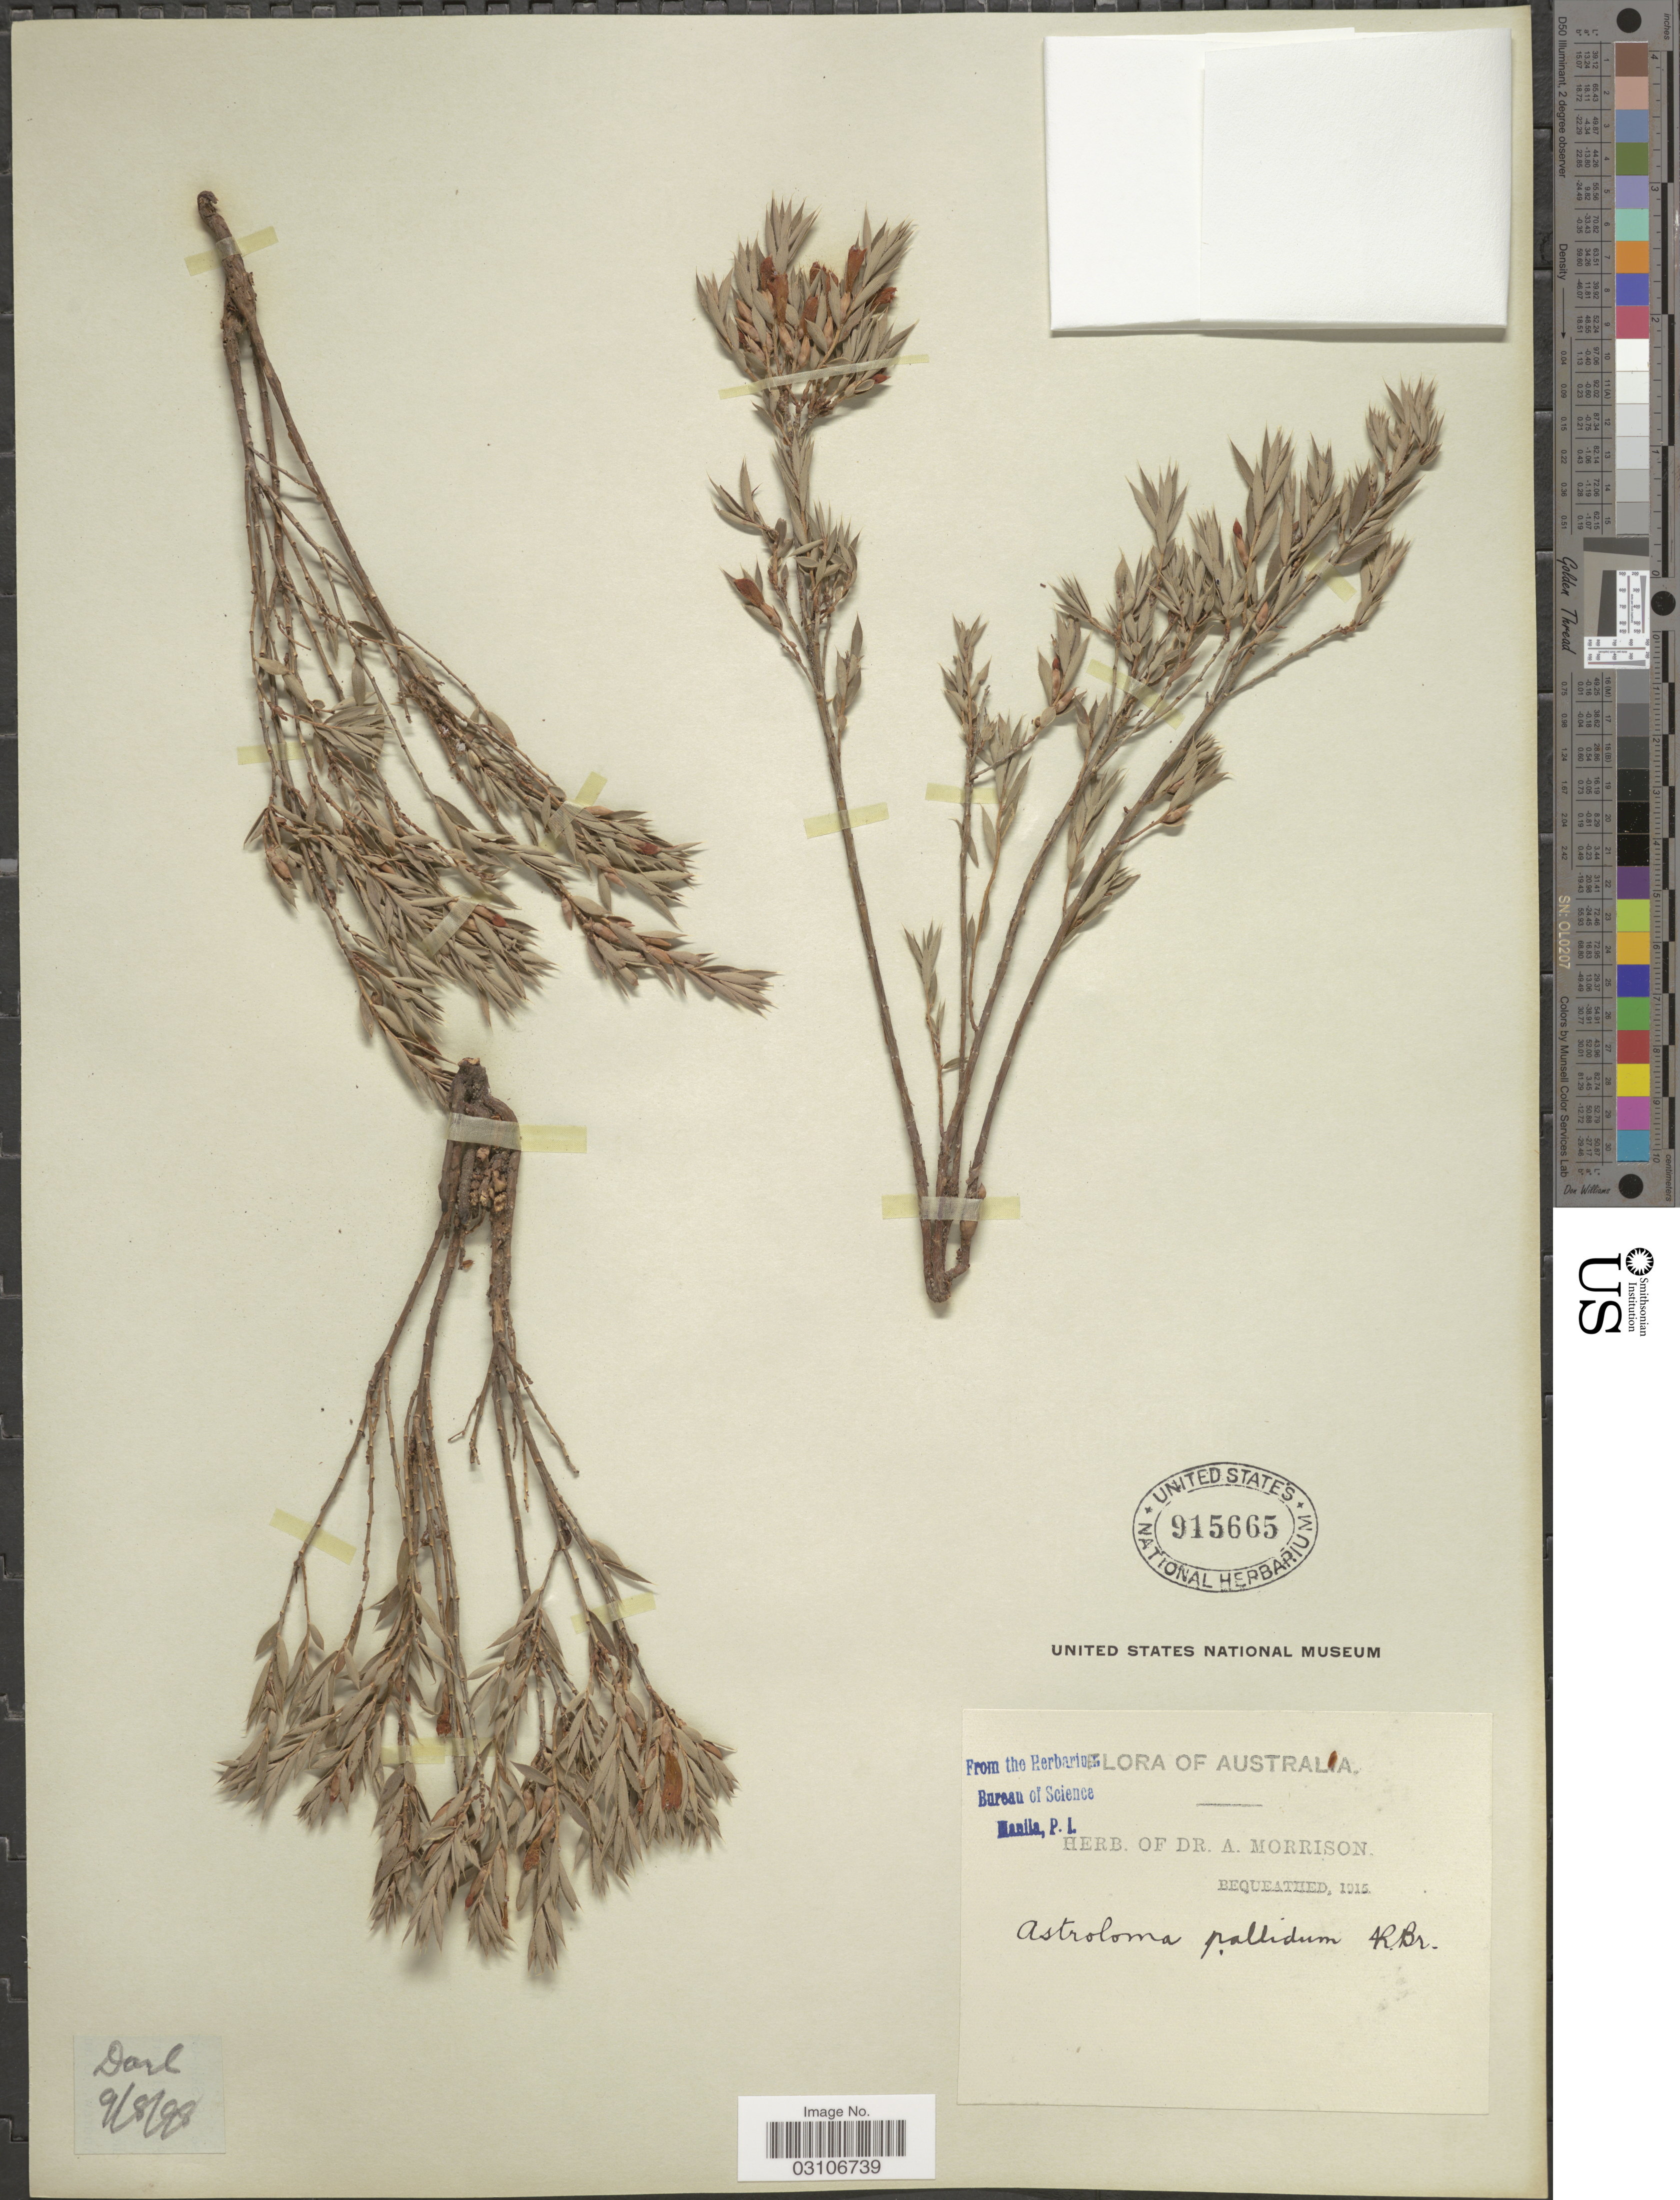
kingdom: Plantae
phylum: Tracheophyta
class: Magnoliopsida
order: Ericales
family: Ericaceae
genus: Astroloma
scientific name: Astroloma pallidum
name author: R. Br.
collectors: ex herb. Dr. A. Morrison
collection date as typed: Transcribed d/m/y: 9/8/98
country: Australia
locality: Darl.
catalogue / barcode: US 915665